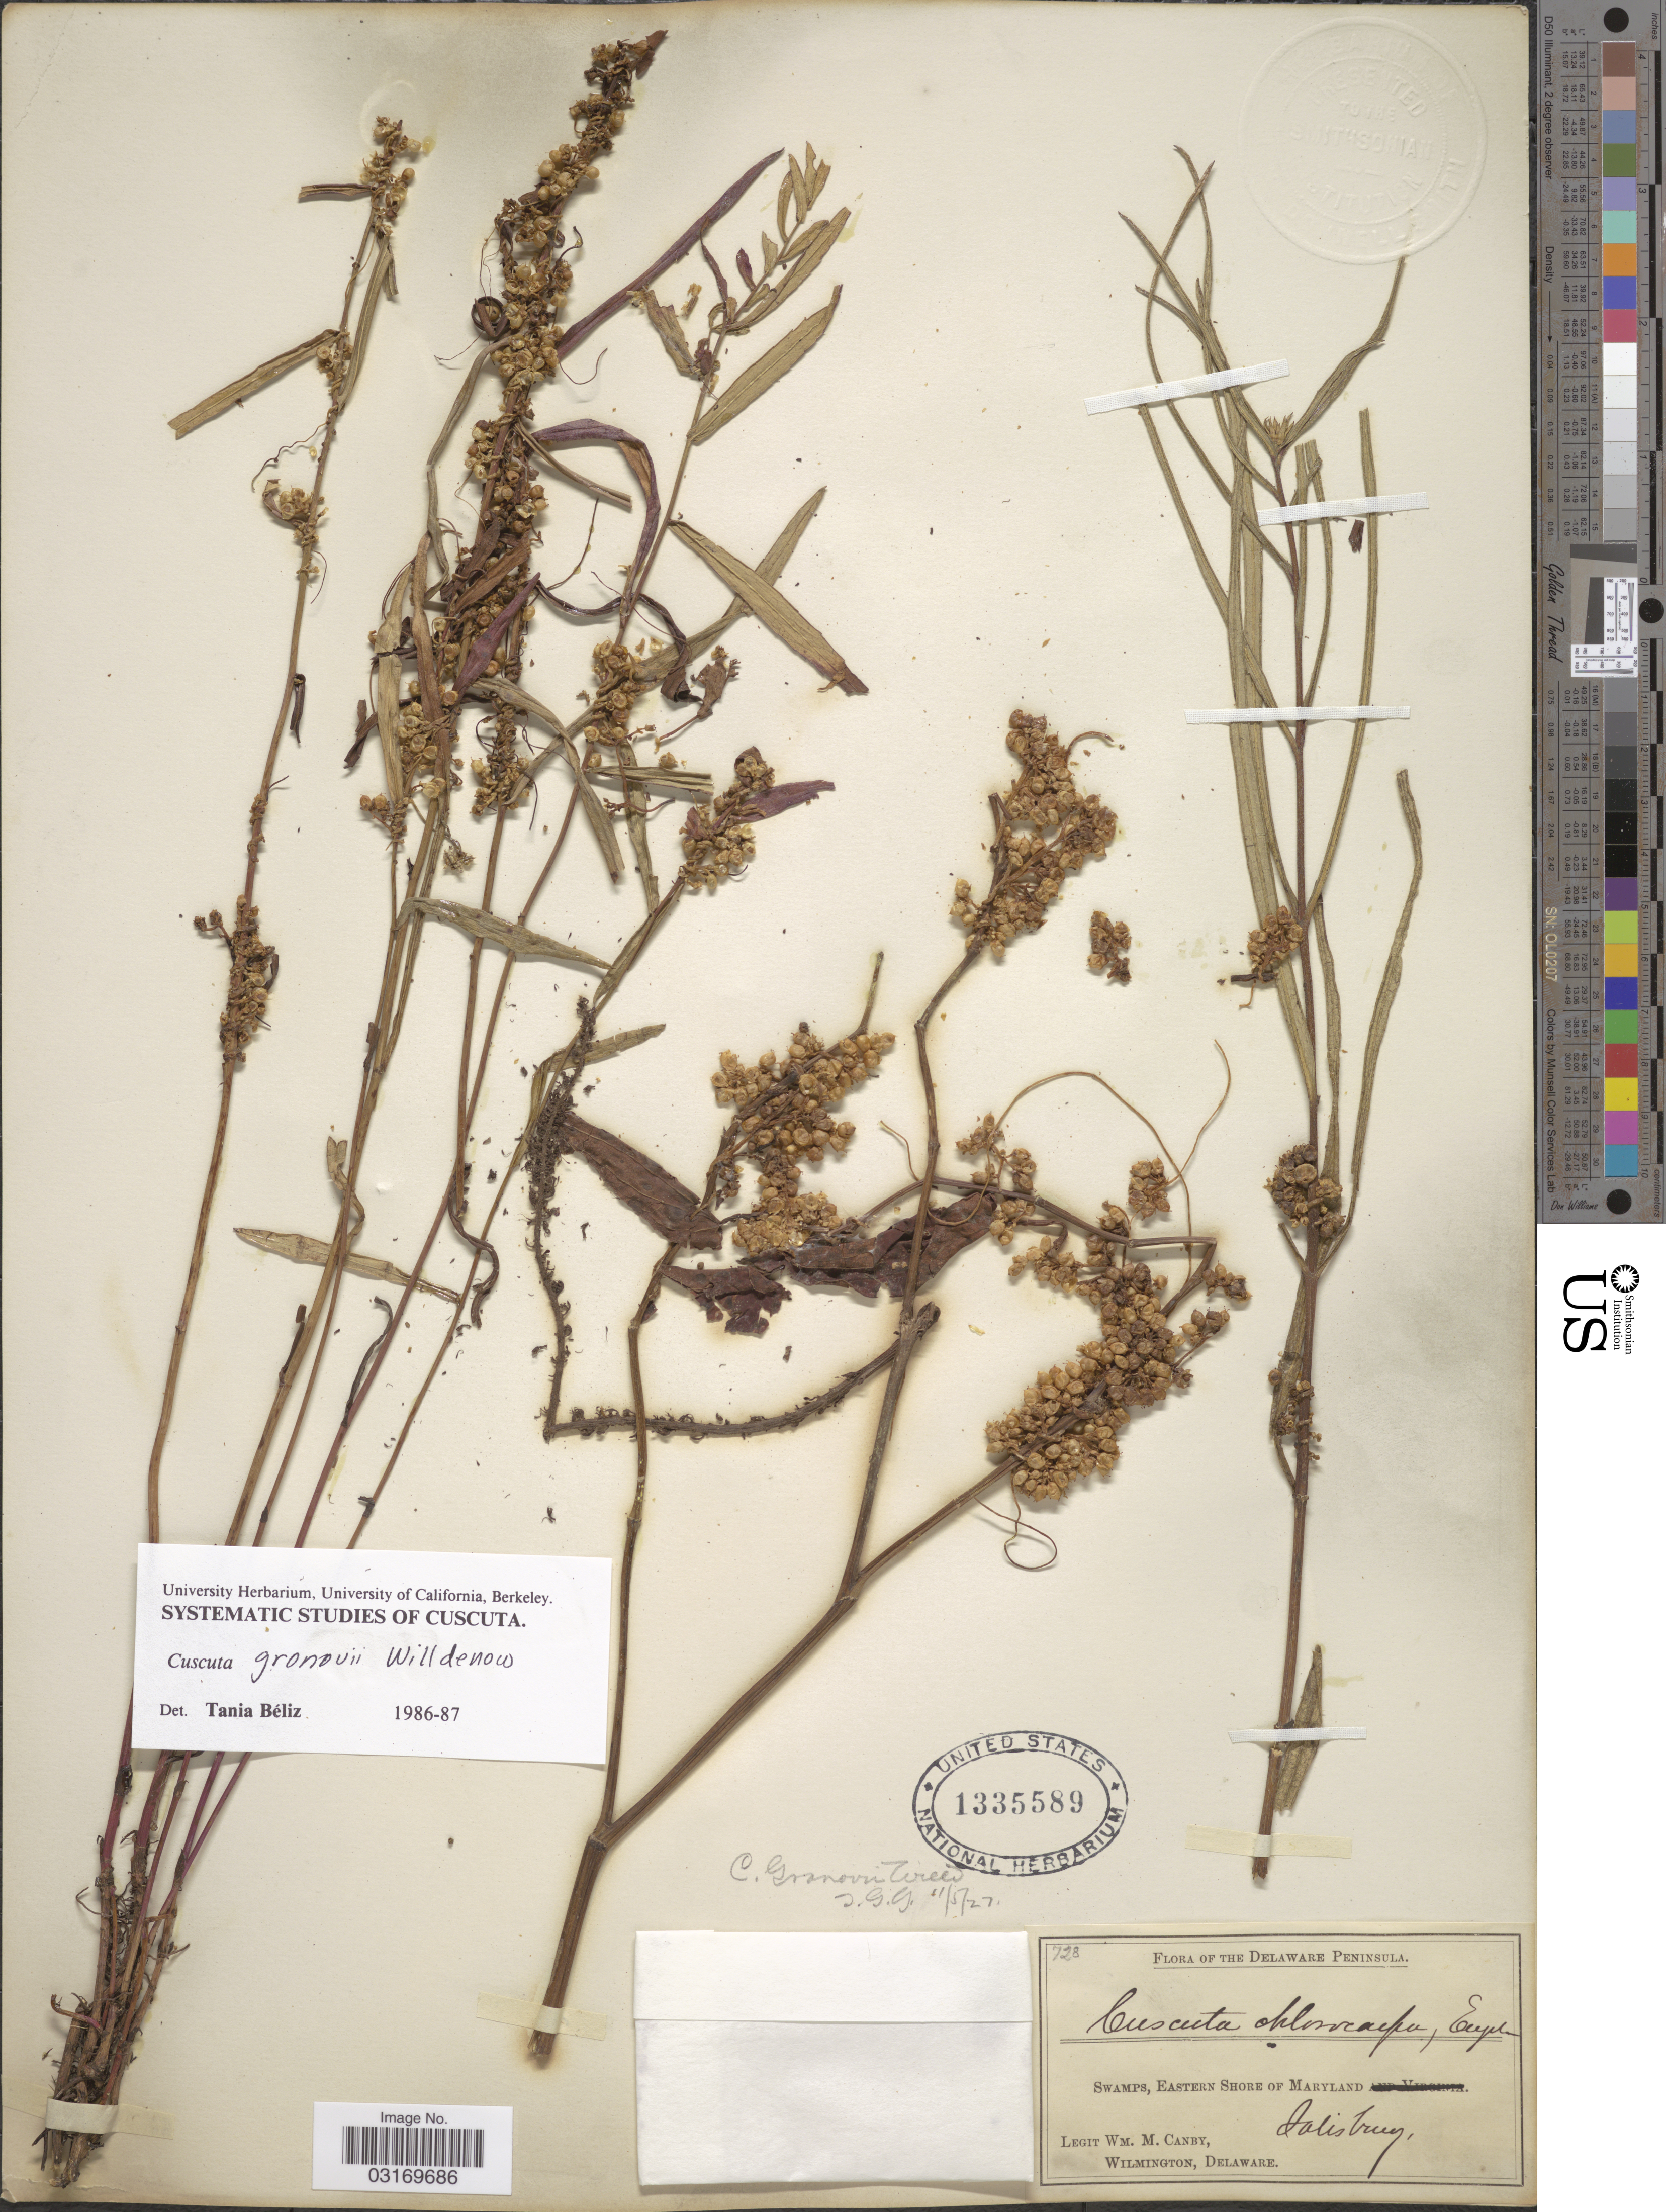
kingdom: Plantae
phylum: Tracheophyta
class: Magnoliopsida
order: Solanales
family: Convolvulaceae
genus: Cuscuta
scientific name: Cuscuta gronovii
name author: Willd. ex Schult.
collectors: W. M. Canby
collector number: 728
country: United States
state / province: Maryland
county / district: Wicomico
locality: Delaware Peninsula, Swamps, Eastern Shore of Maryland. Salisbury.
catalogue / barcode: US 1335589